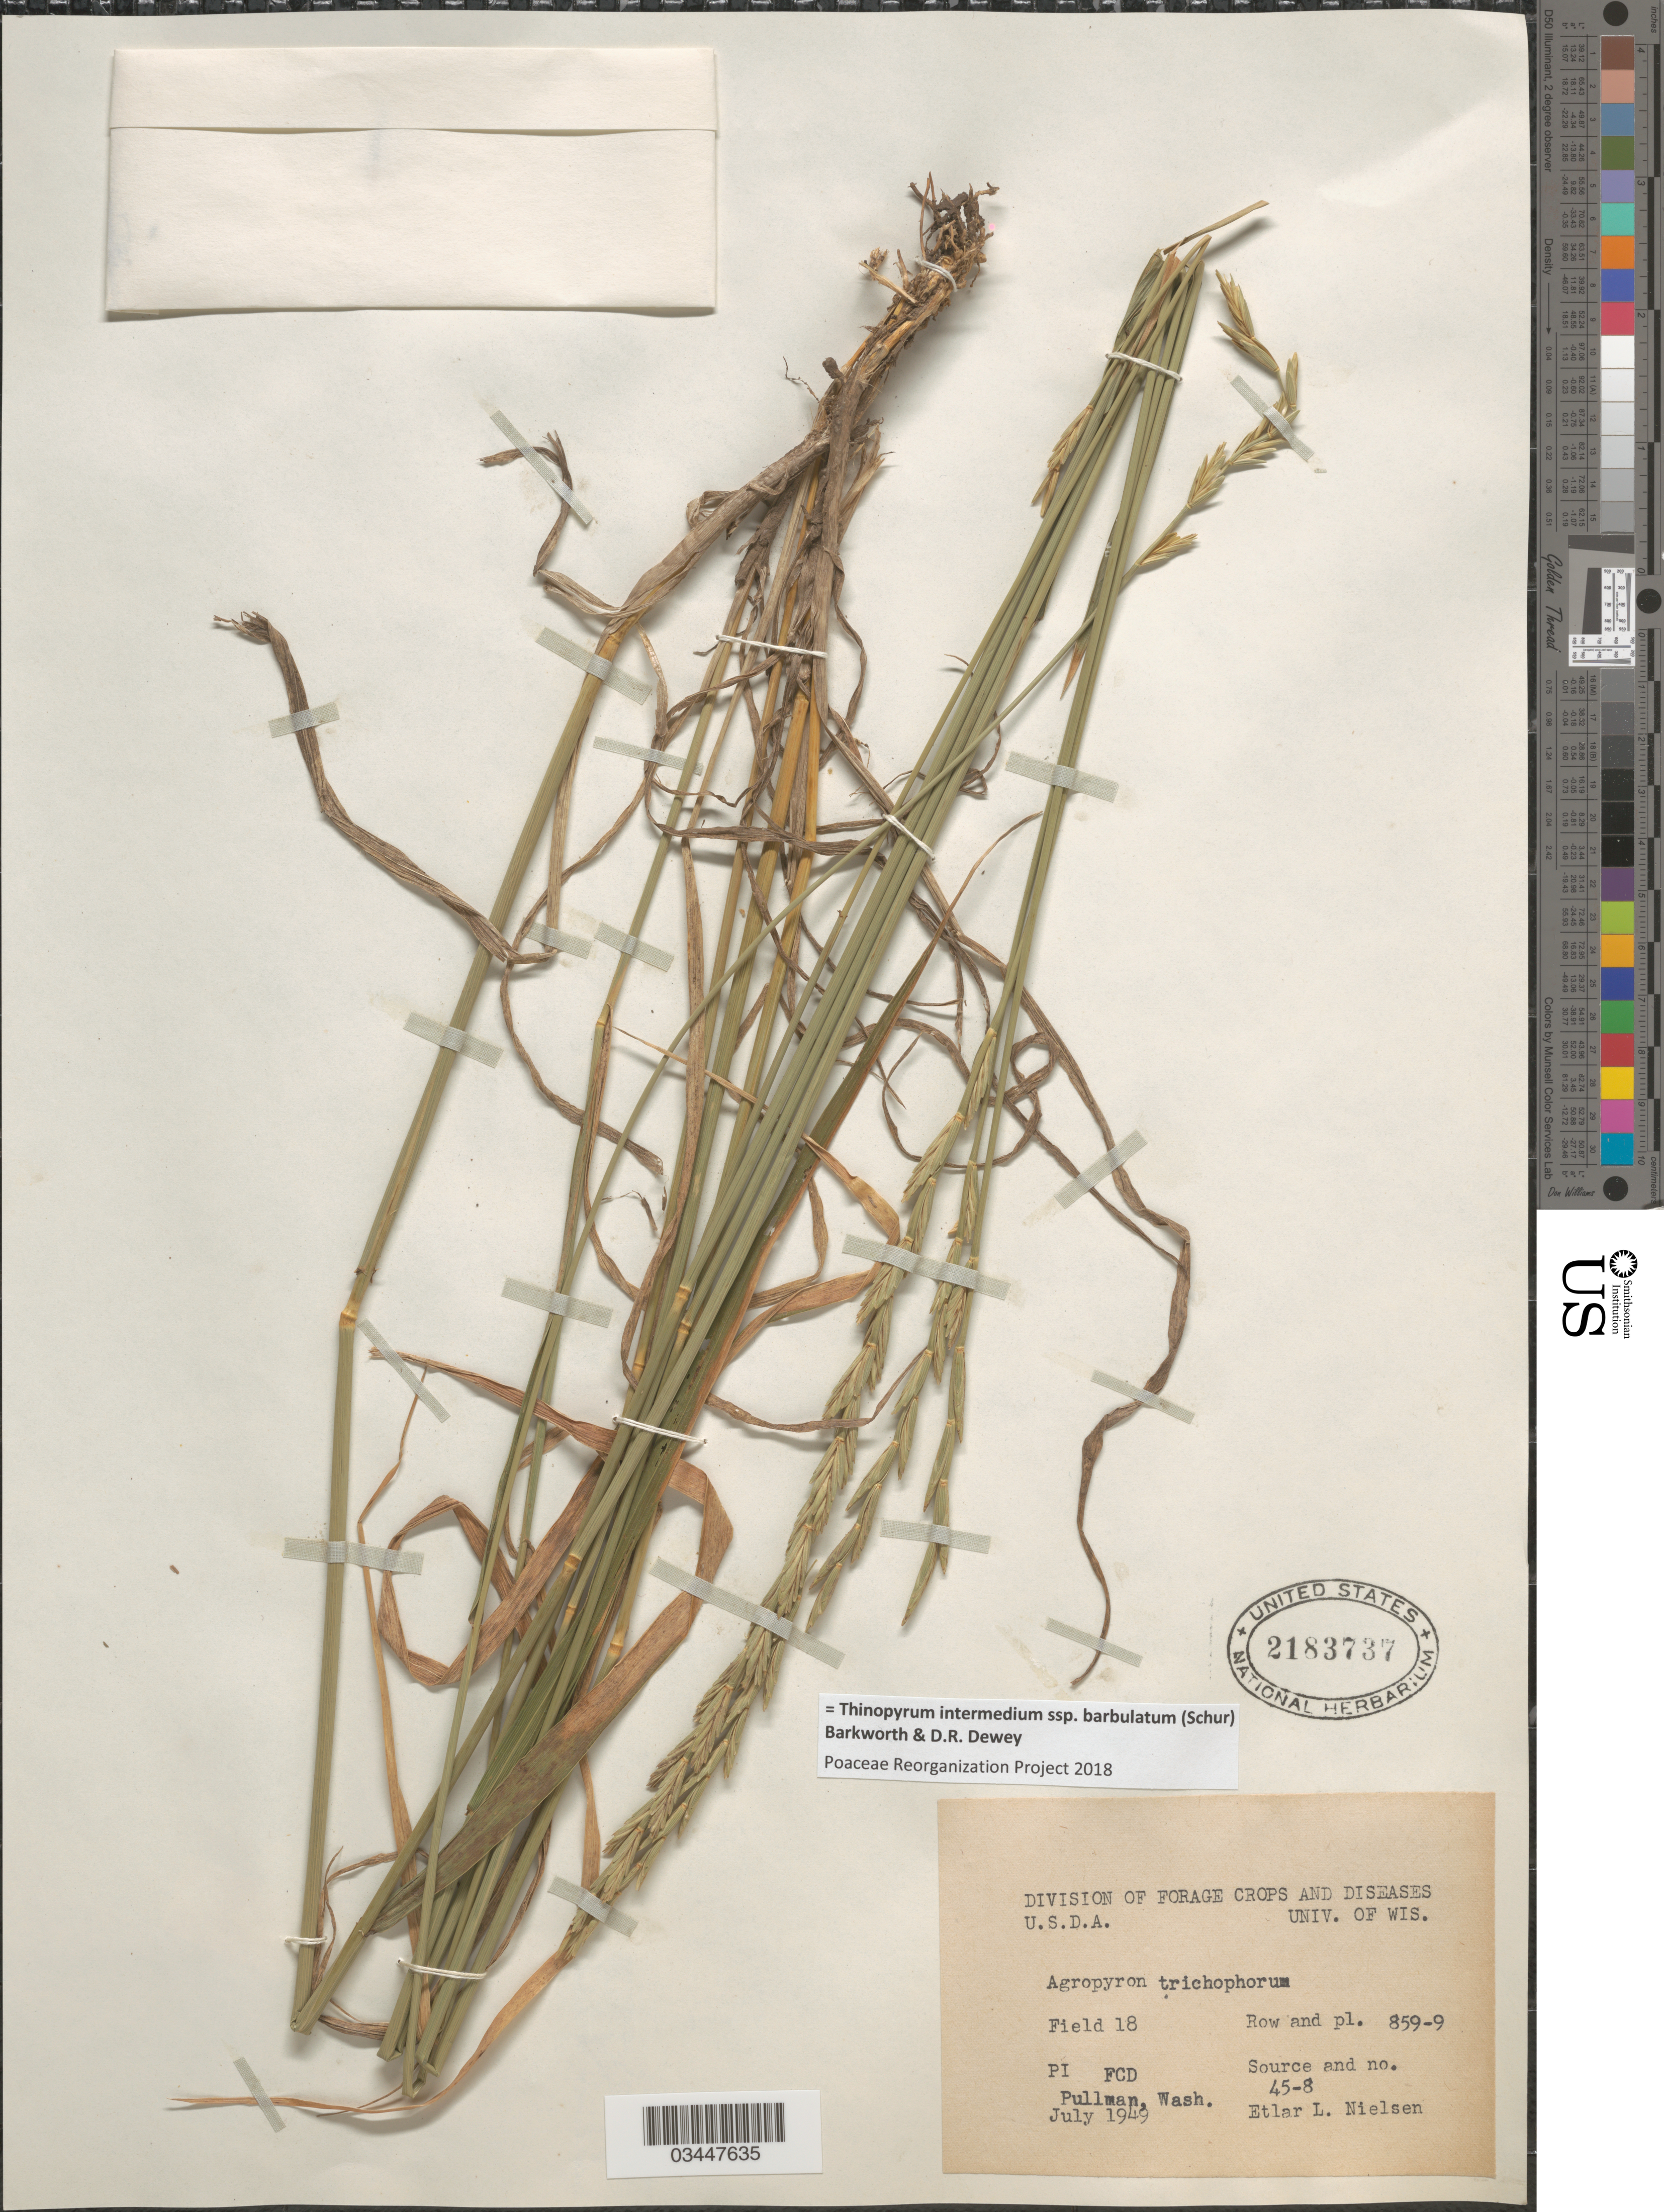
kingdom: Plantae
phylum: Tracheophyta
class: Liliopsida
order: Poales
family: Poaceae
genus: Thinopyrum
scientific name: Thinopyrum intermedium subsp. barbulatum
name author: (Schur) Barkworth & Dewey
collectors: E. L. Nielsen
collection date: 1949-07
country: United States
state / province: Washington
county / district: Whitman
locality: Field 18. Row and pl. 859-9. FCD Pullman.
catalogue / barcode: US 2183737